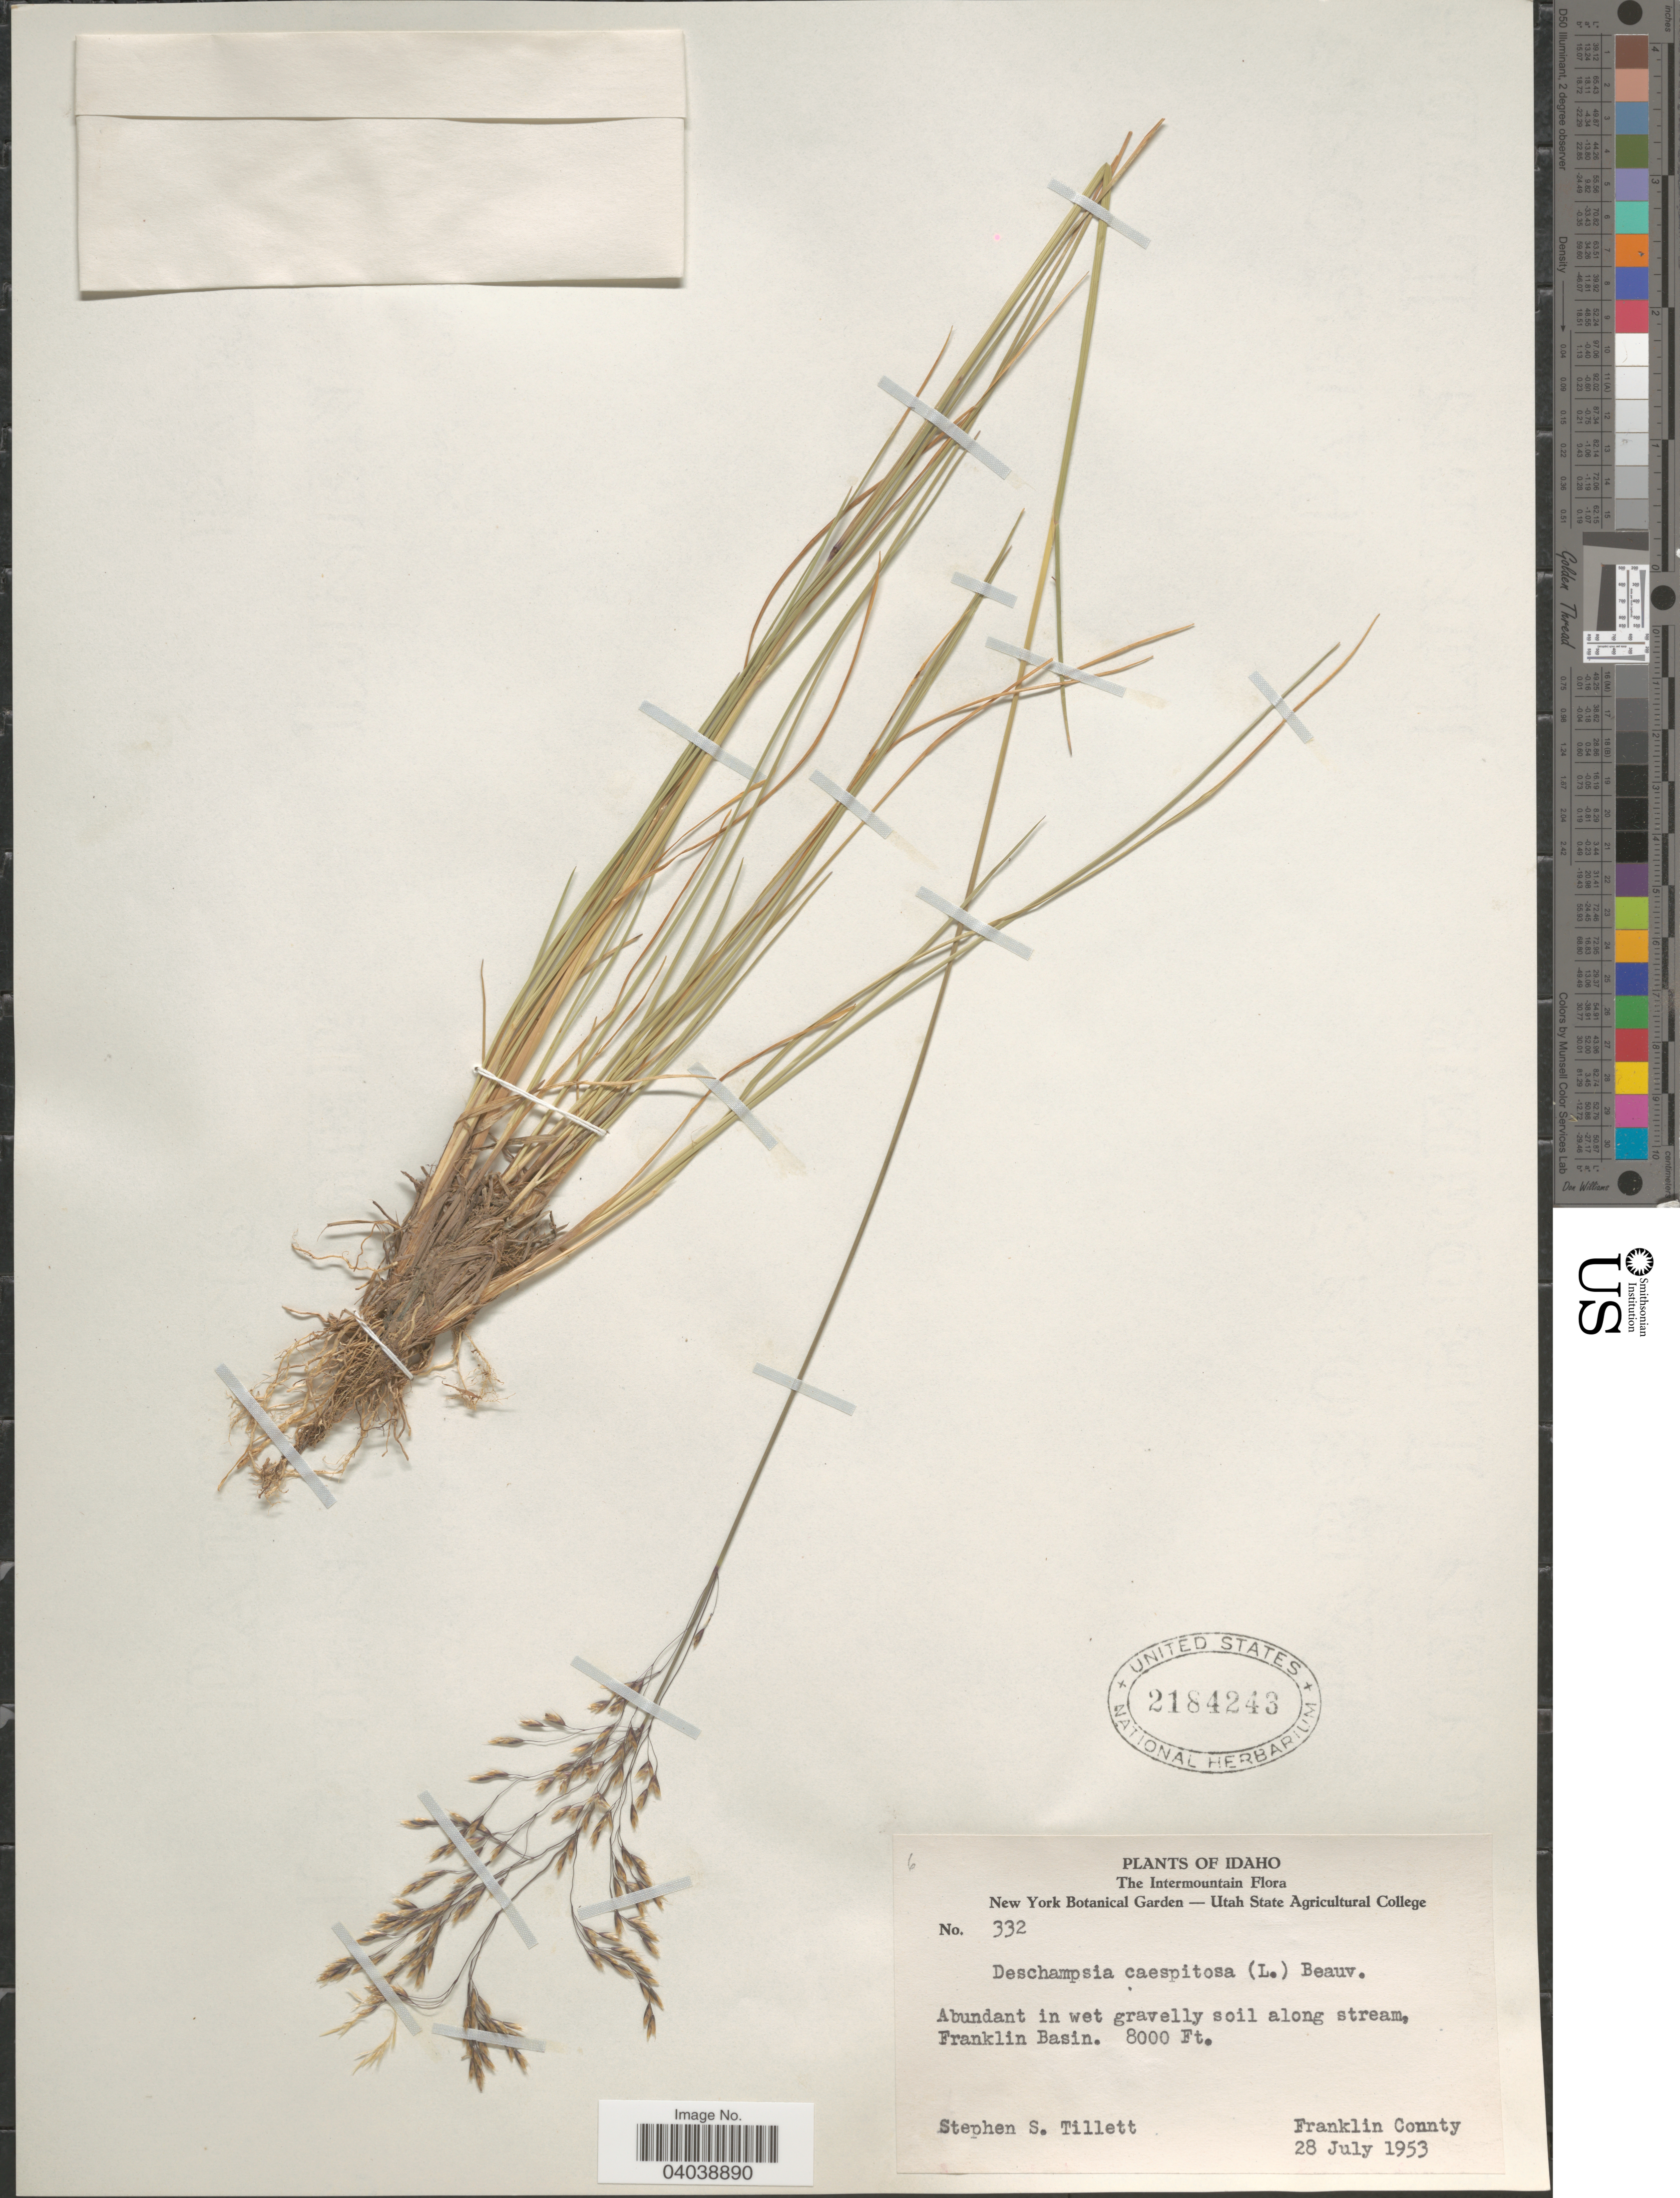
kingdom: Plantae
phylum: Tracheophyta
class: Liliopsida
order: Poales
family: Poaceae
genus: Deschampsia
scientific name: Deschampsia cespitosa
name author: (L.) P. Beauv.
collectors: S. S. Tillett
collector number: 332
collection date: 1953-07-28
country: United States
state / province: Idaho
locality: The Intermountain. In wet gravelly soil along stream, Franklin Basin. Franklin County.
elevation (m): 2438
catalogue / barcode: US 2184243